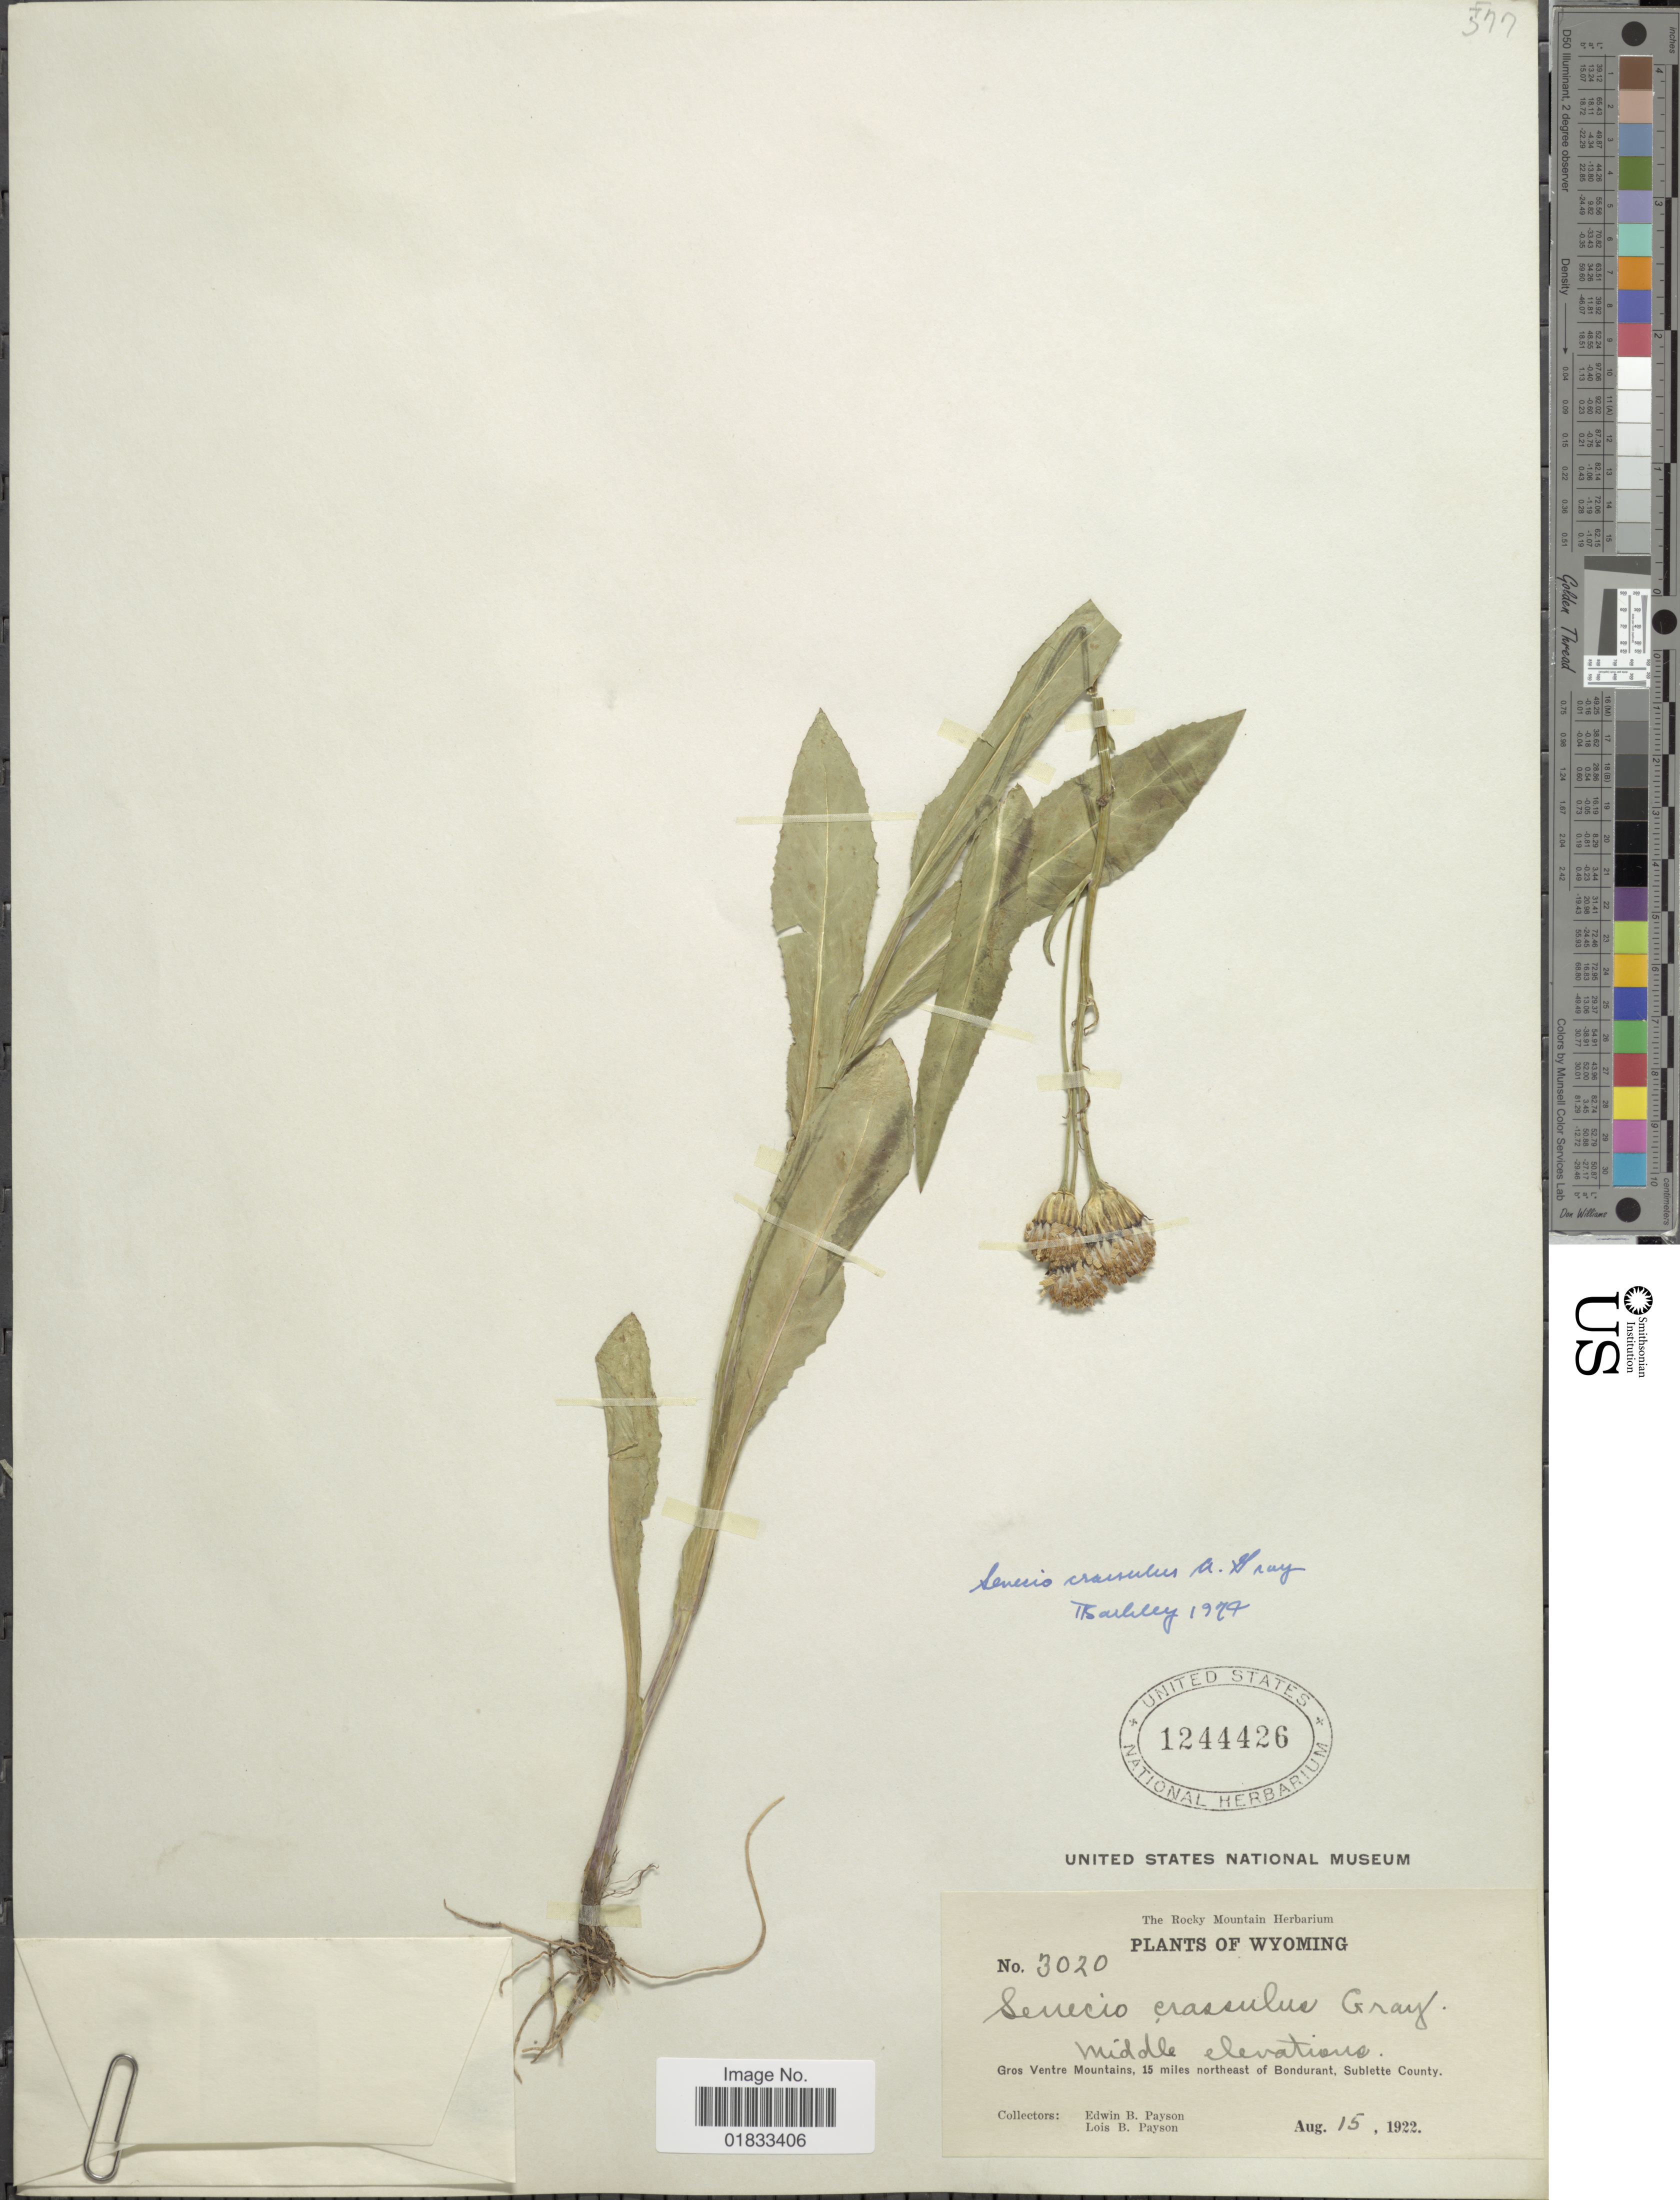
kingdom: Plantae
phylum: Tracheophyta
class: Magnoliopsida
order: Asterales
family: Asteraceae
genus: Senecio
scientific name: Senecio crassulus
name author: A. Gray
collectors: E. B. Payson & L. Payson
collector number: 3020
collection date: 1922-08-15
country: United States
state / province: Wyoming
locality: Gros Ventre Mountains, 15 miles northeast of Bondurant, Sublette County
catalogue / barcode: US 1244426